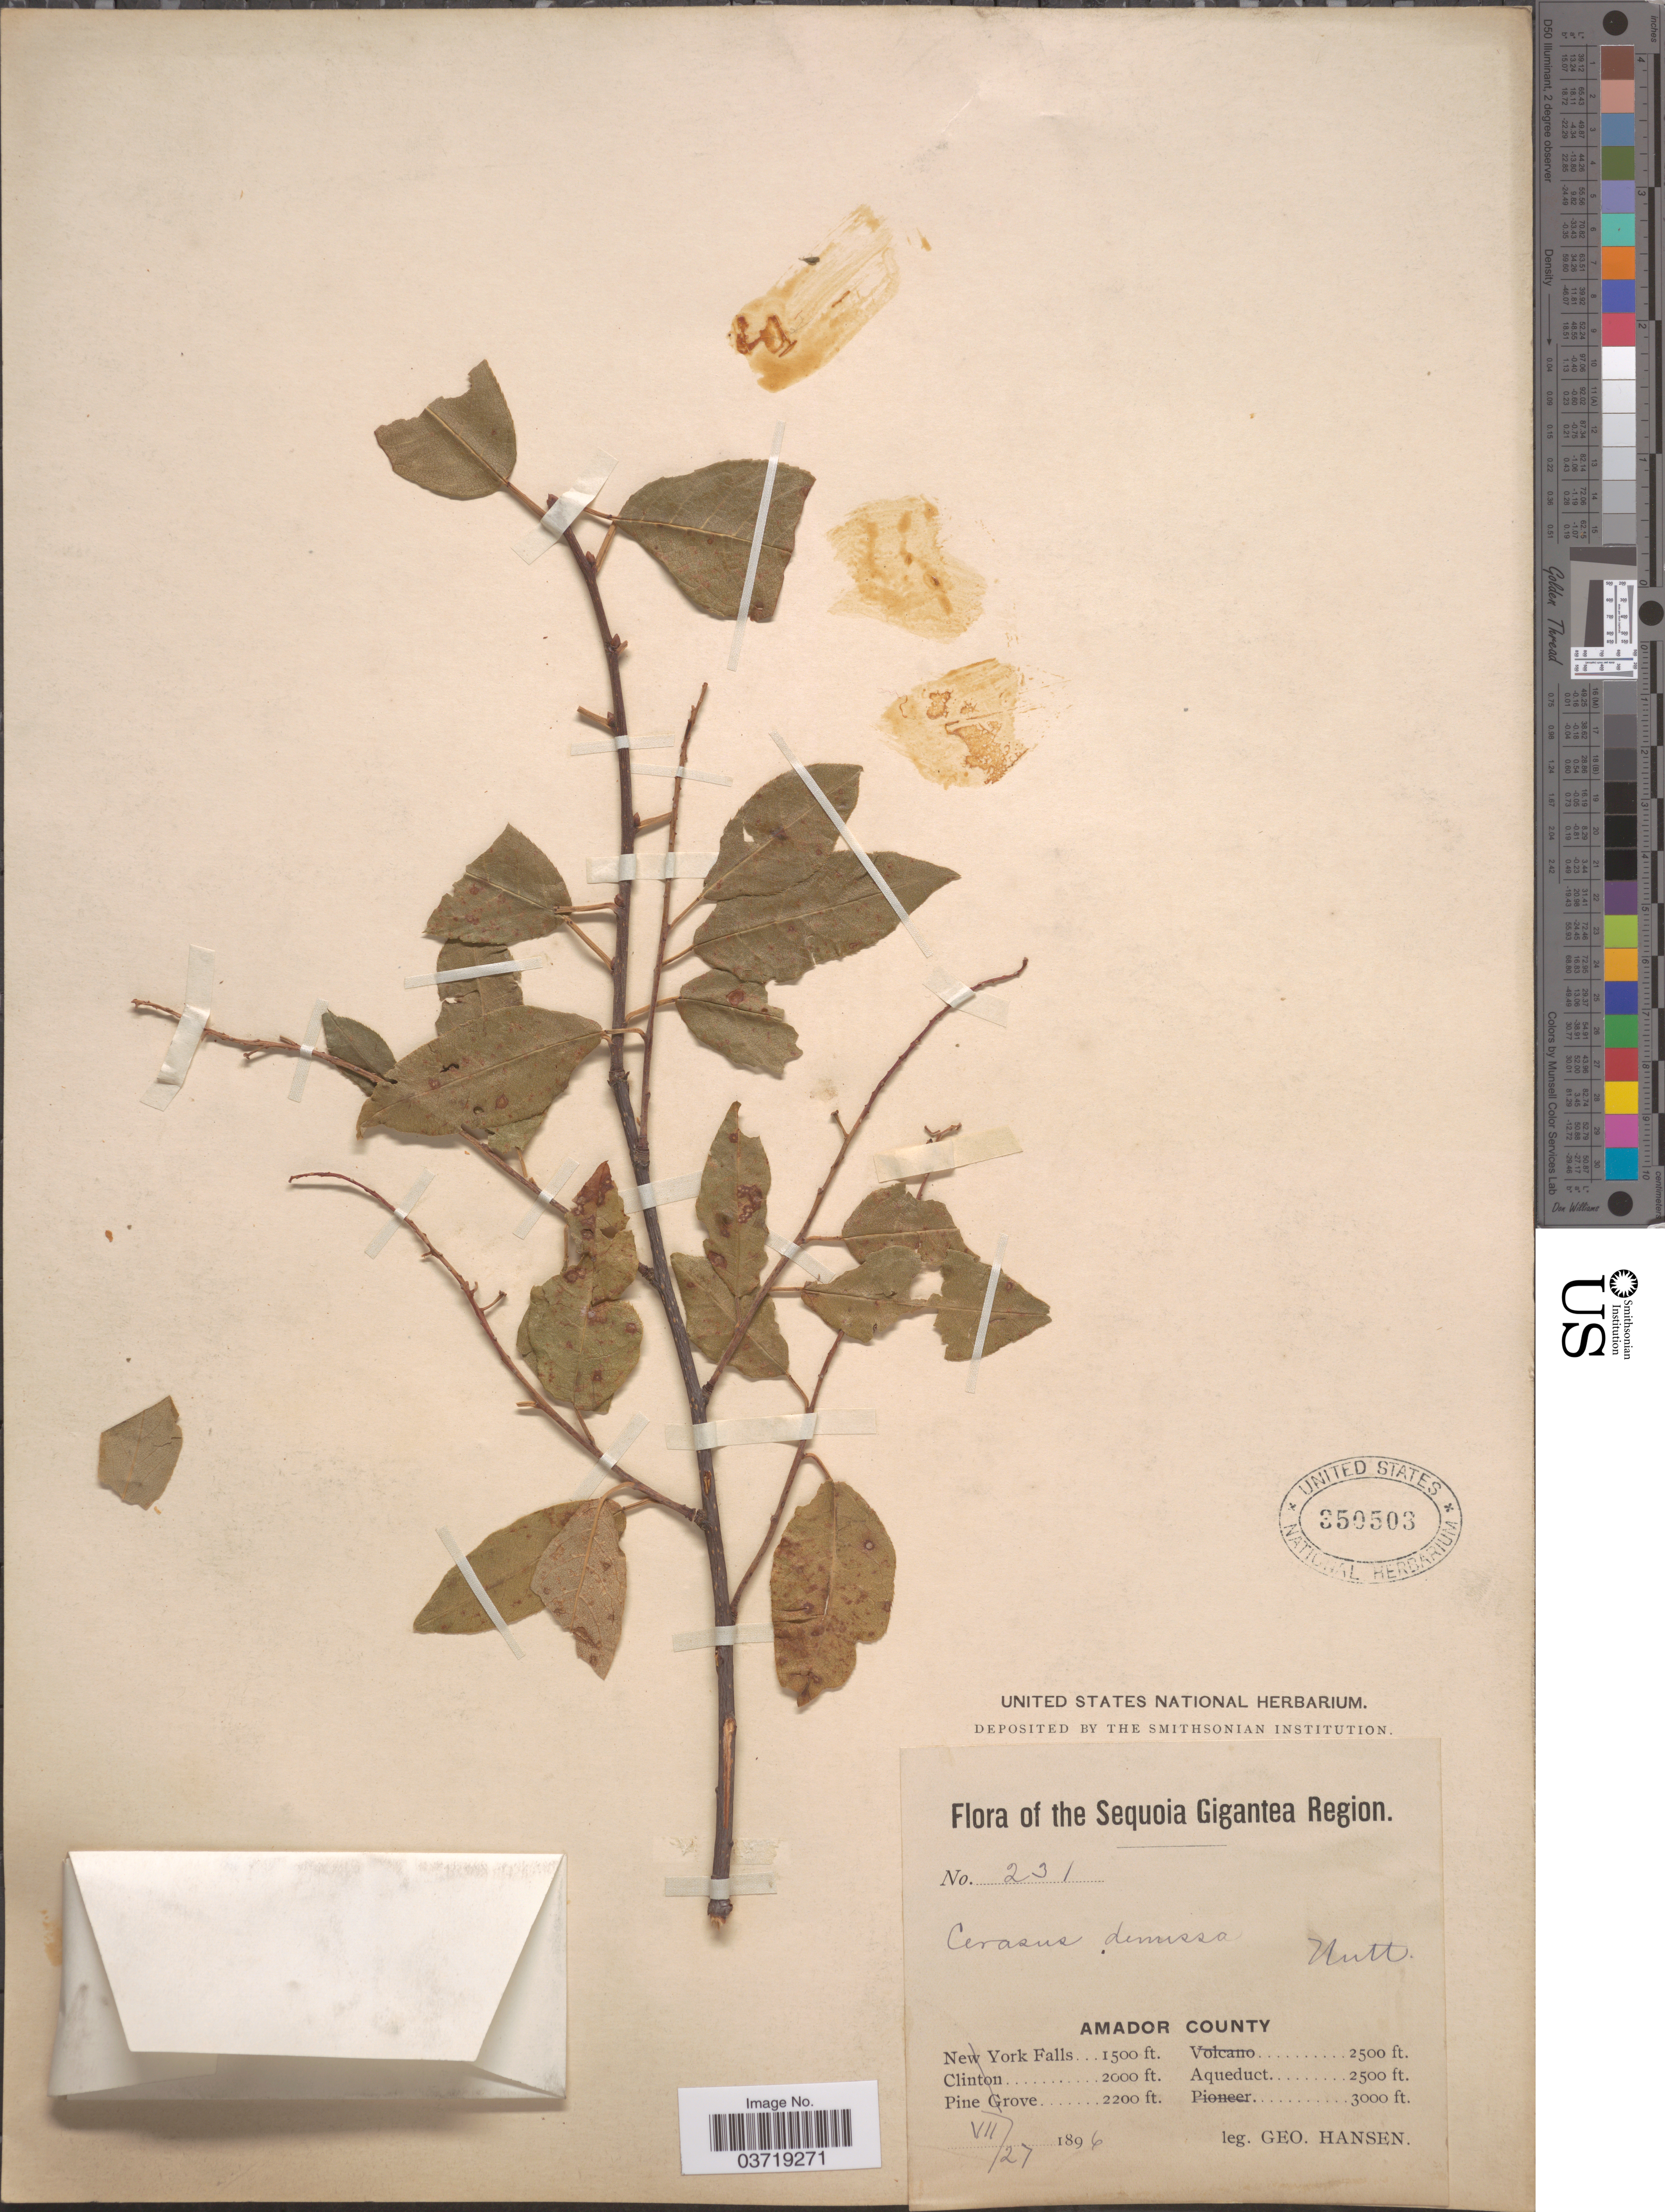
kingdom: Plantae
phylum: Tracheophyta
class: Magnoliopsida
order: Rosales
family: Rosaceae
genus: Prunus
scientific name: Prunus virginiana var. demissa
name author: (Nutt.) Torr.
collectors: G. Hansen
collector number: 231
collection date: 1896-07-27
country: United States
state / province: California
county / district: Amador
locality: The Sequoia Gigantea Region. Amador County. Aqueduct.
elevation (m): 762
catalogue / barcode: US 350503